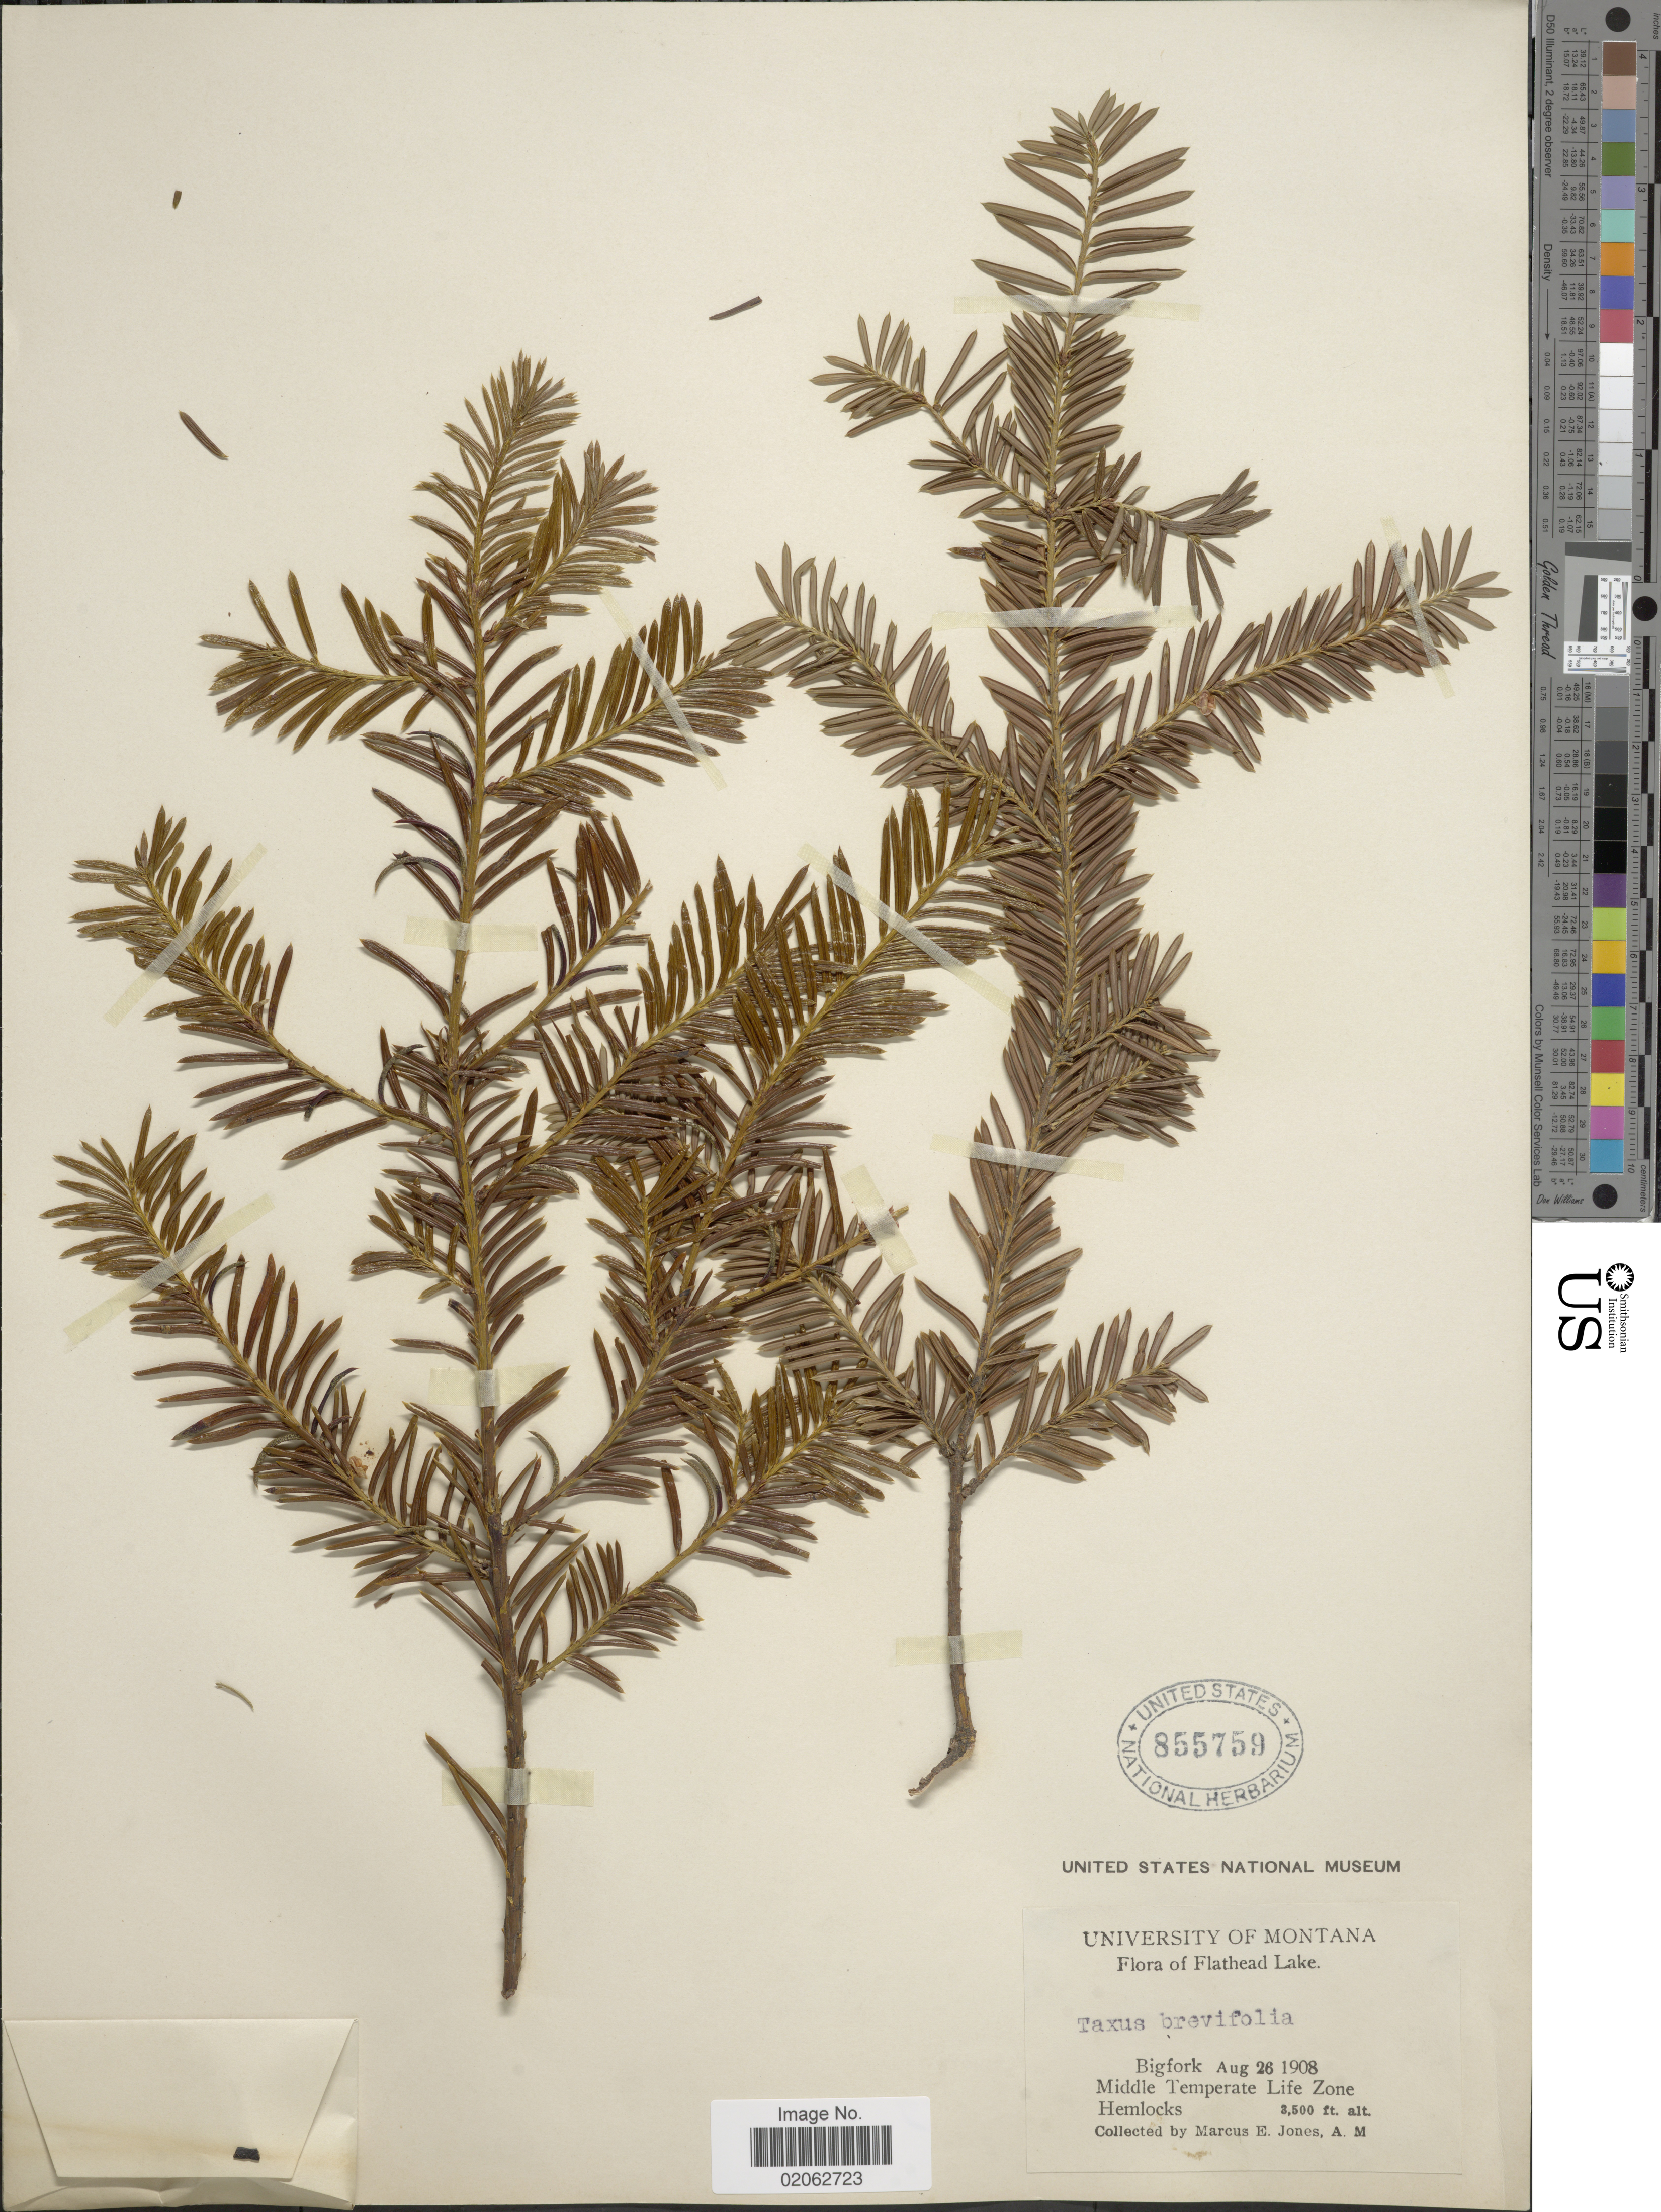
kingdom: Plantae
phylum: Tracheophyta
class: Pinopsida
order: Pinales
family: Taxaceae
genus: Taxus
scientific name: Taxus brevifolia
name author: Nutt.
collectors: M. E. Jones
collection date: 1908-08-26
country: United States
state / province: Montana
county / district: Flathead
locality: Flathead Lake, Bigfork, Middle Temperate Life Zone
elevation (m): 1067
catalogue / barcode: US 855759